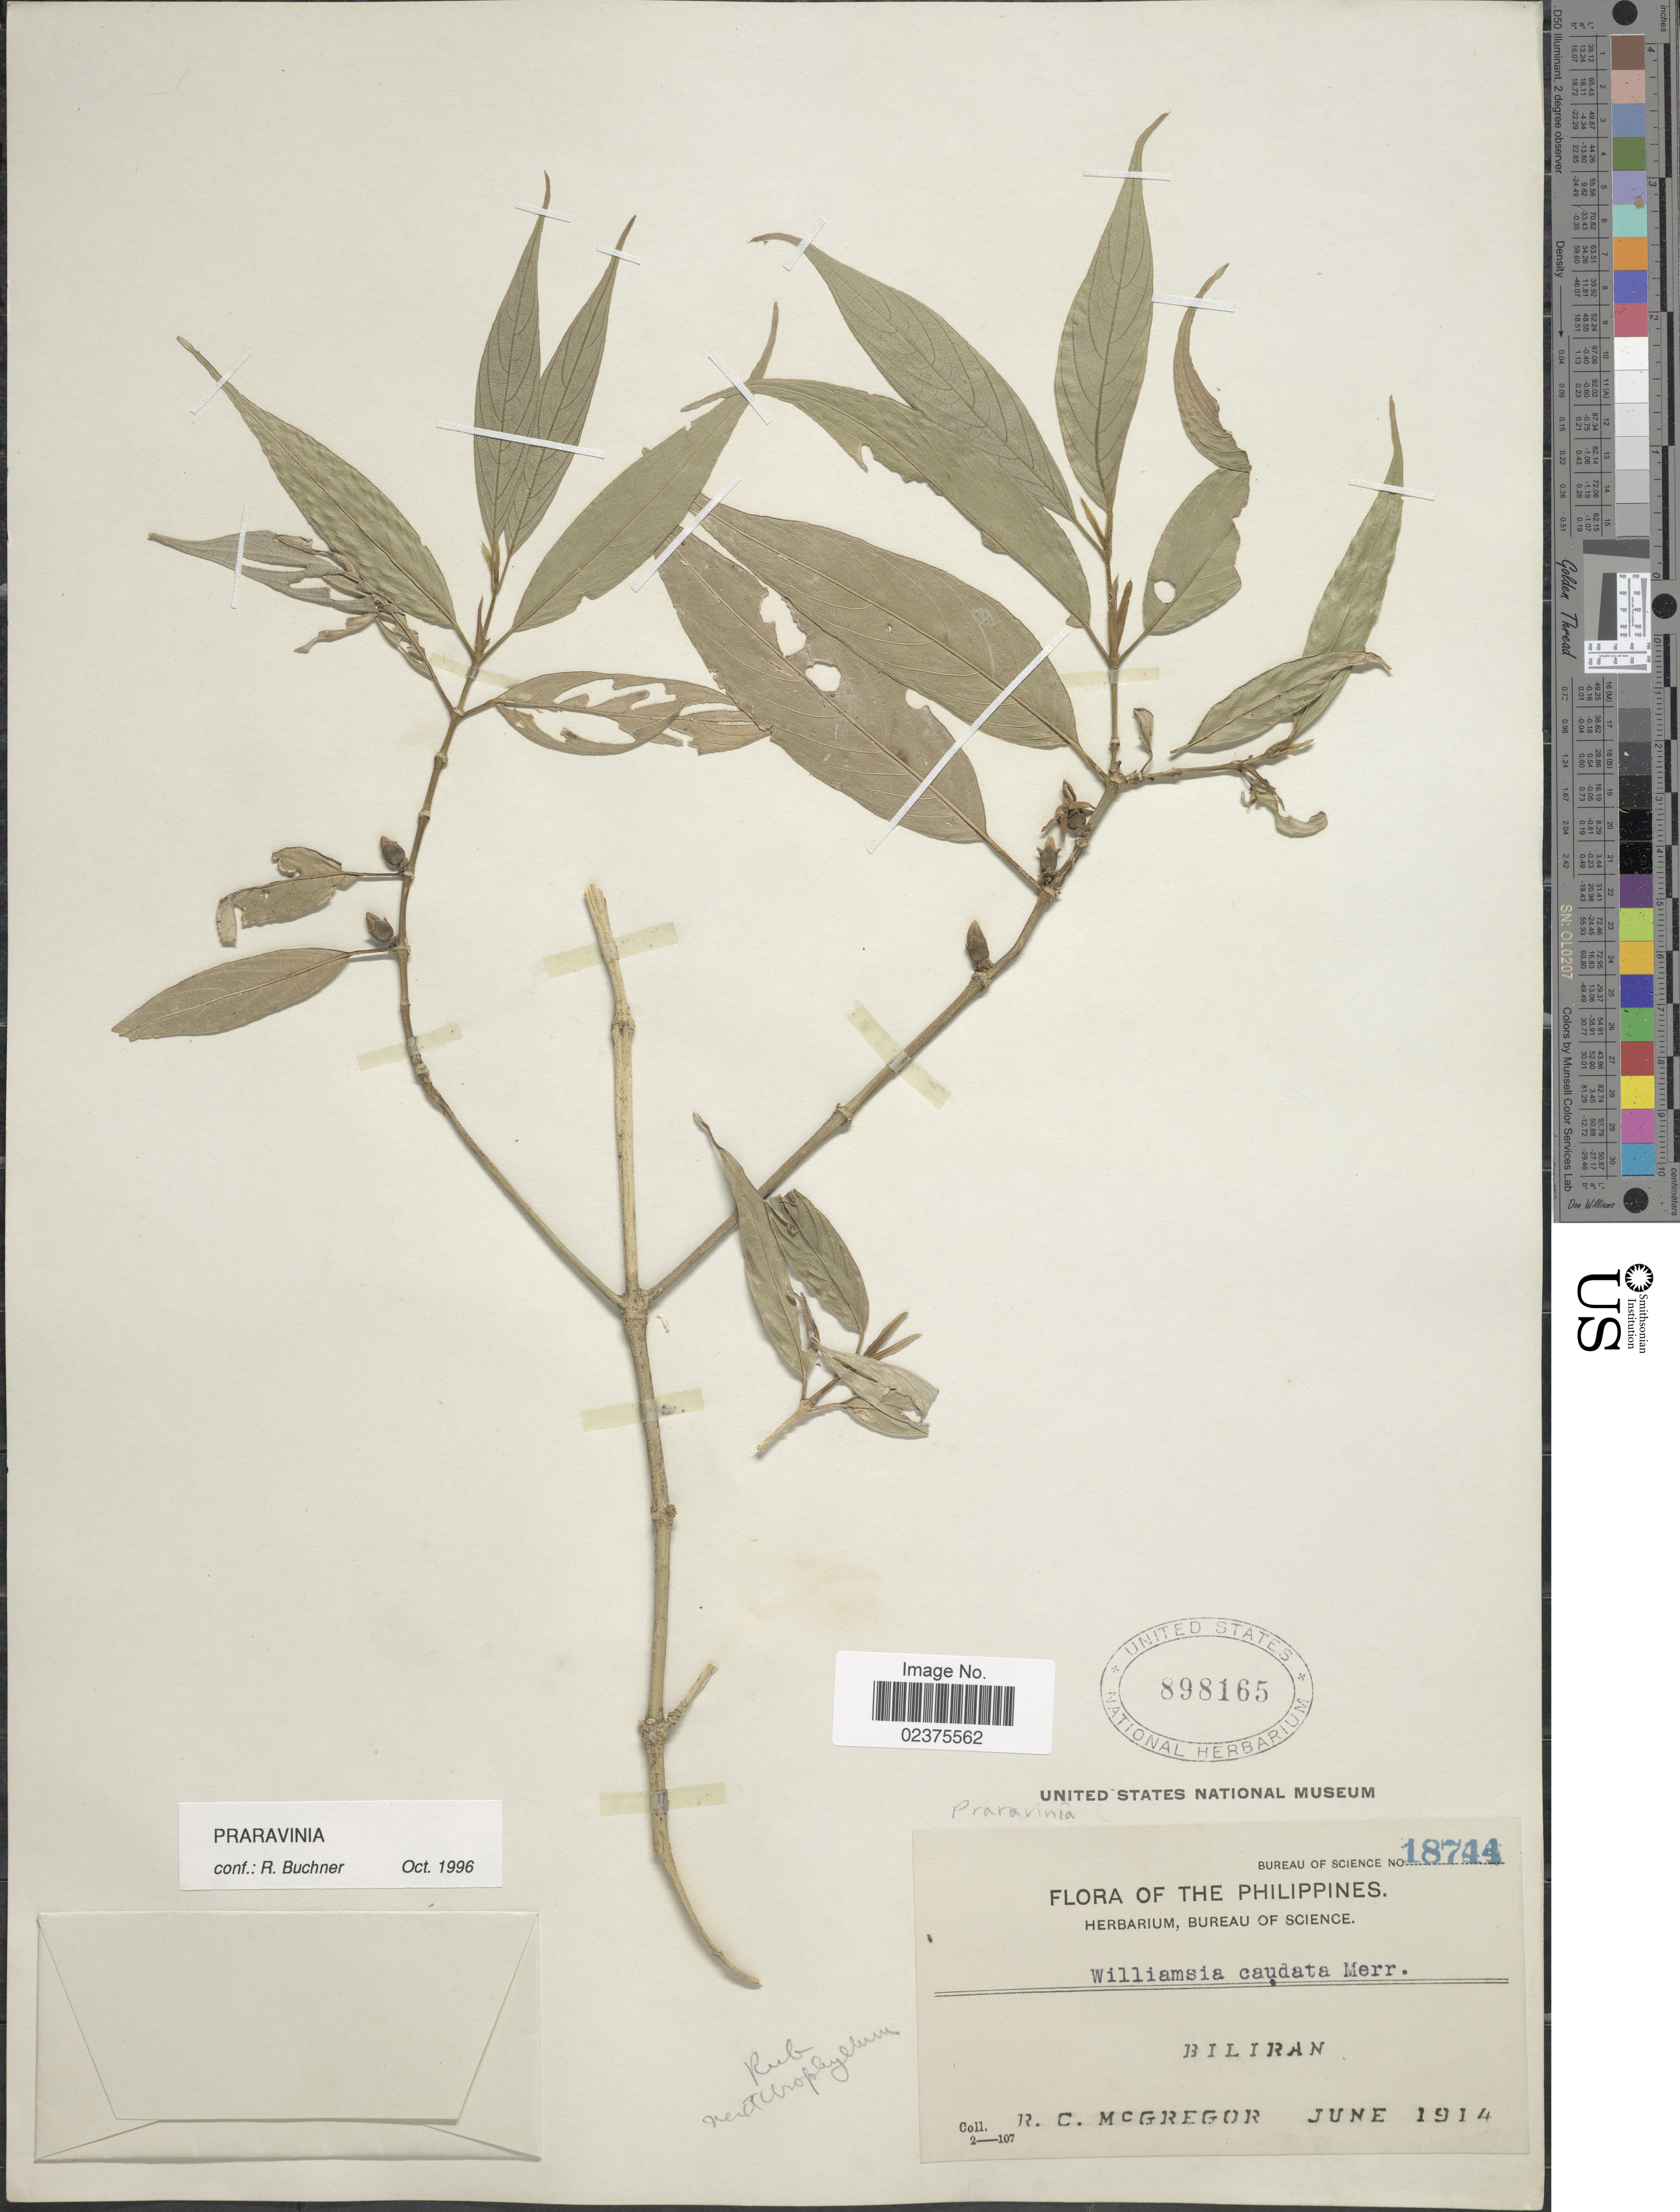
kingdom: Plantae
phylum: Tracheophyta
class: Magnoliopsida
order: Gentianales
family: Rubiaceae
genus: Praravinia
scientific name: Praravinia sp.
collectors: R. C. McGregor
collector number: Bureau of Science 18744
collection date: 1914-06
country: Philippines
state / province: Eastern Visayas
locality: Biliran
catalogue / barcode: US 898165